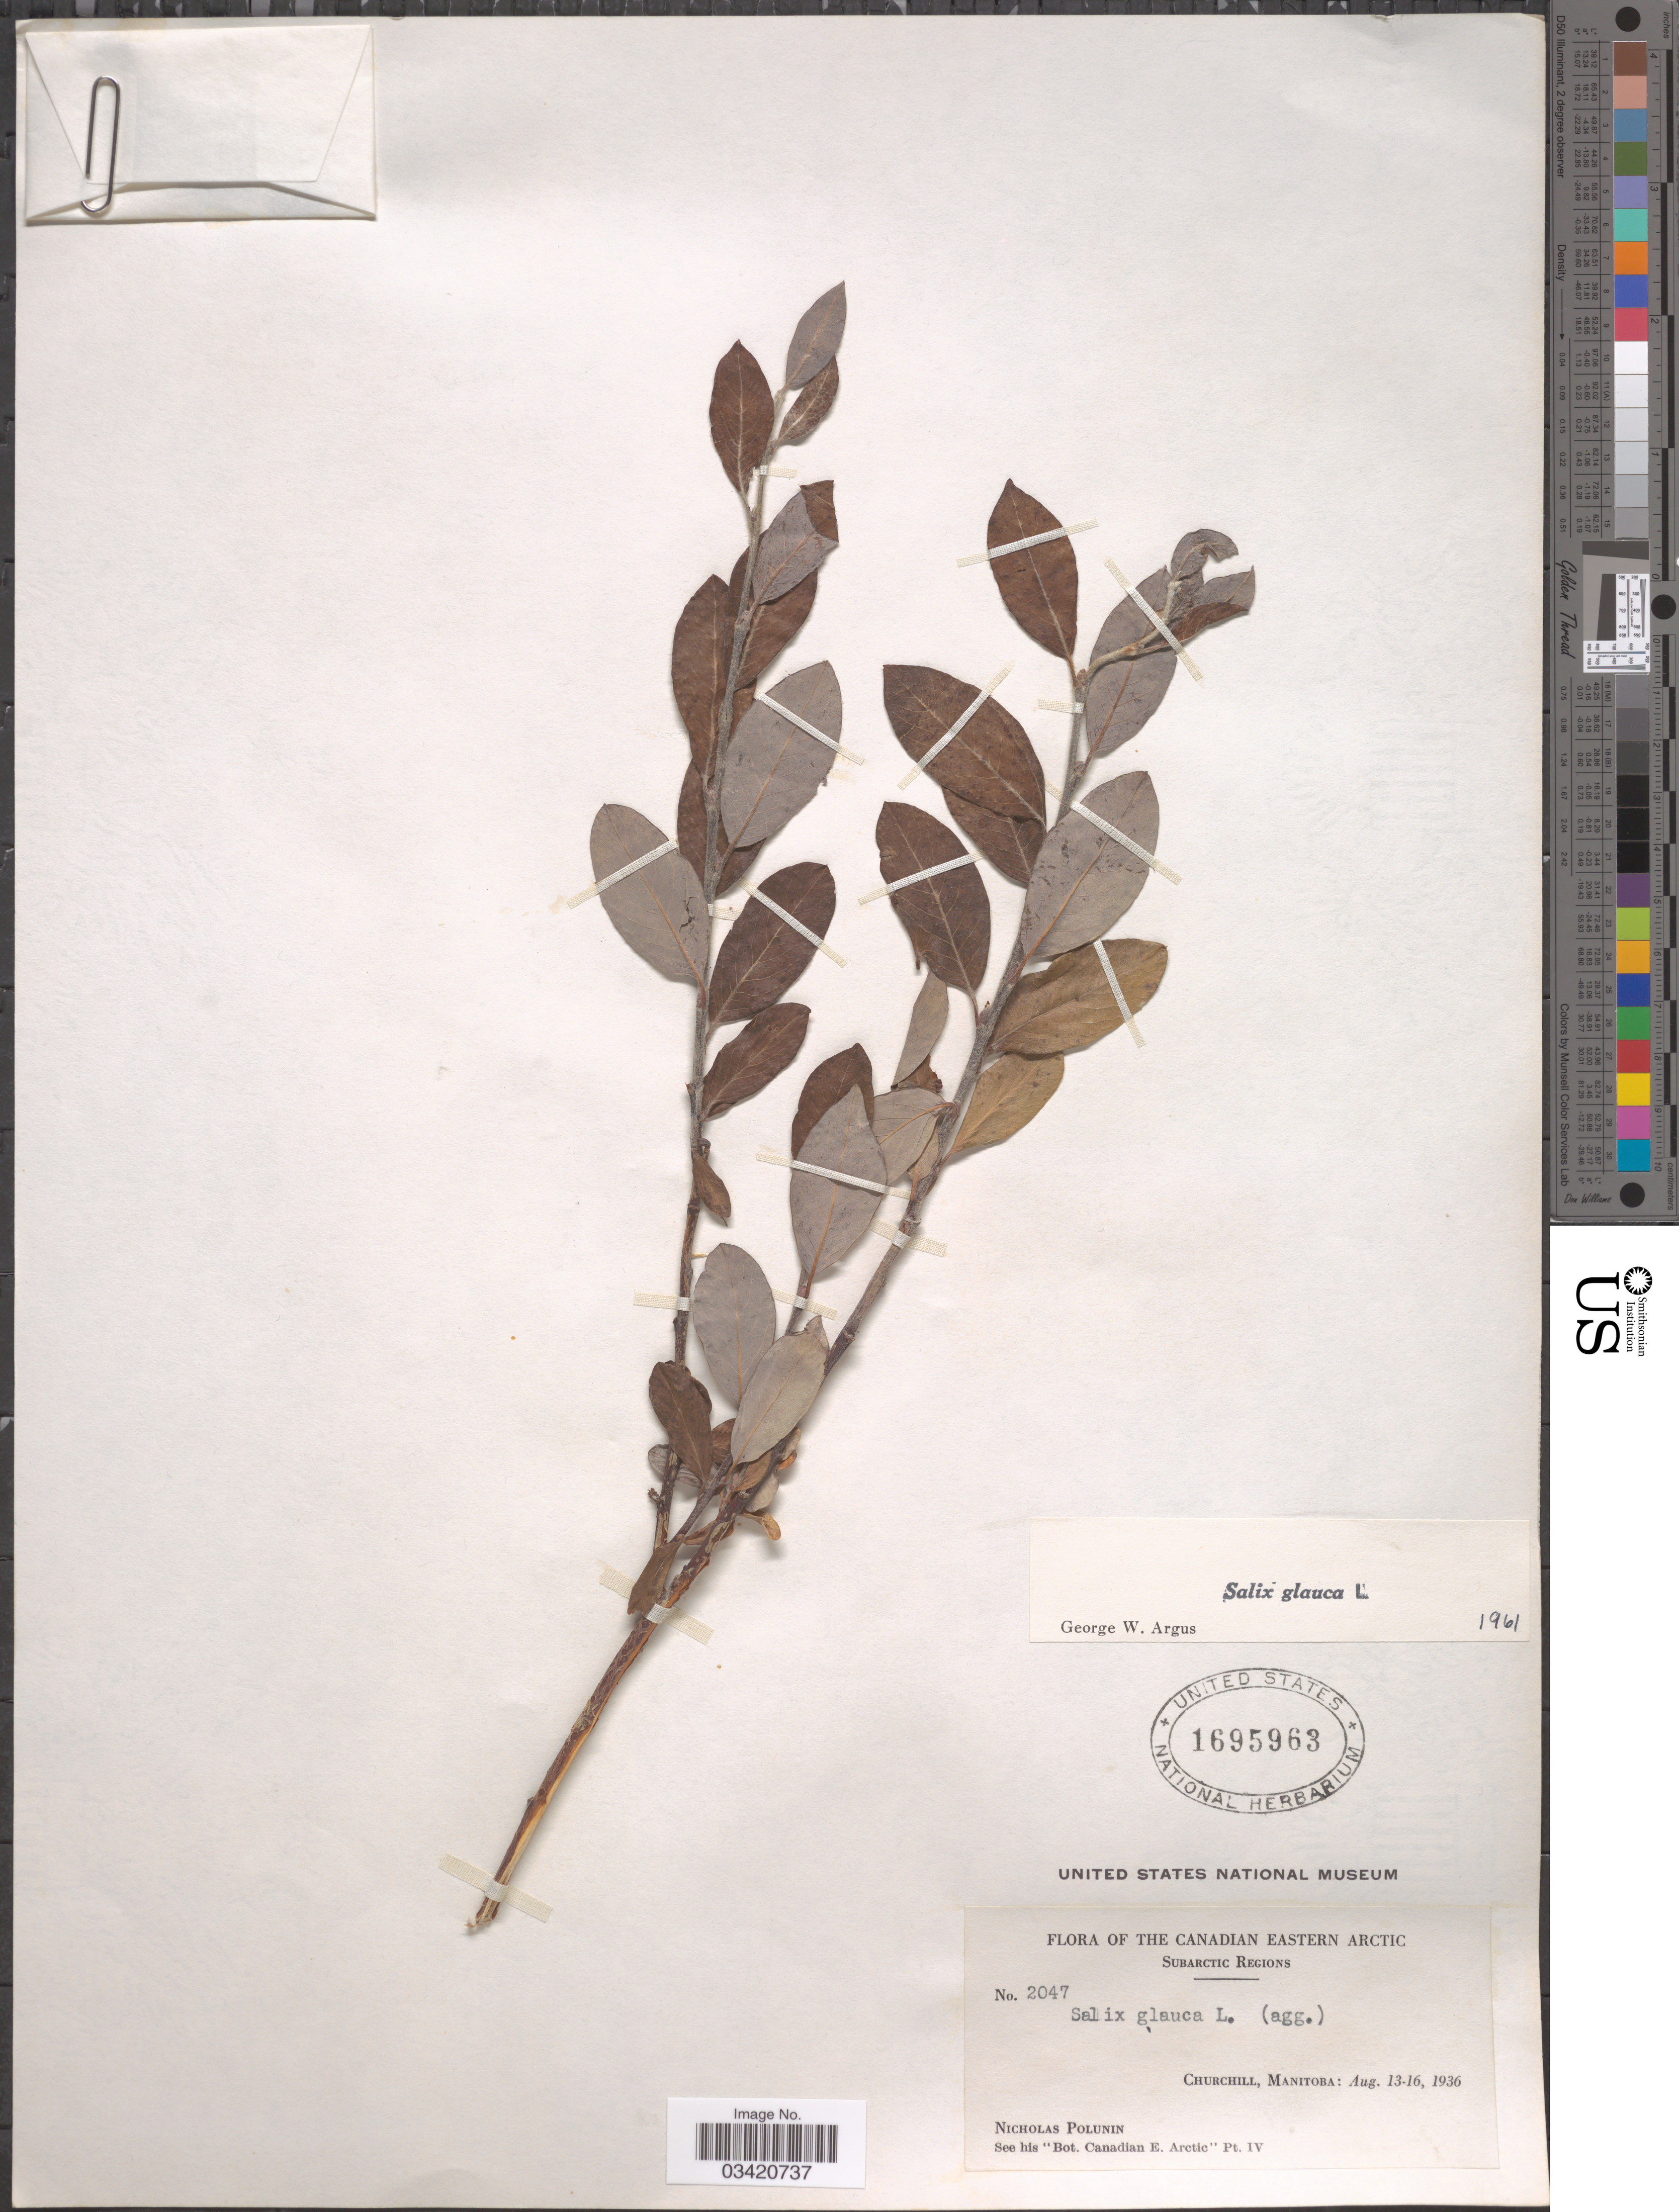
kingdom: Plantae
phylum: Tracheophyta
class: Magnoliopsida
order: Malpighiales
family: Salicaceae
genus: Salix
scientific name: Salix glauca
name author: L.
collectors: N. V. Polunin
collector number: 2047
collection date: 1936-08-13/1936-08-16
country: Canada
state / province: Manitoba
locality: Canadian Eastern Arctic. Subarctic Regions. Churchill.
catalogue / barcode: US 1695963